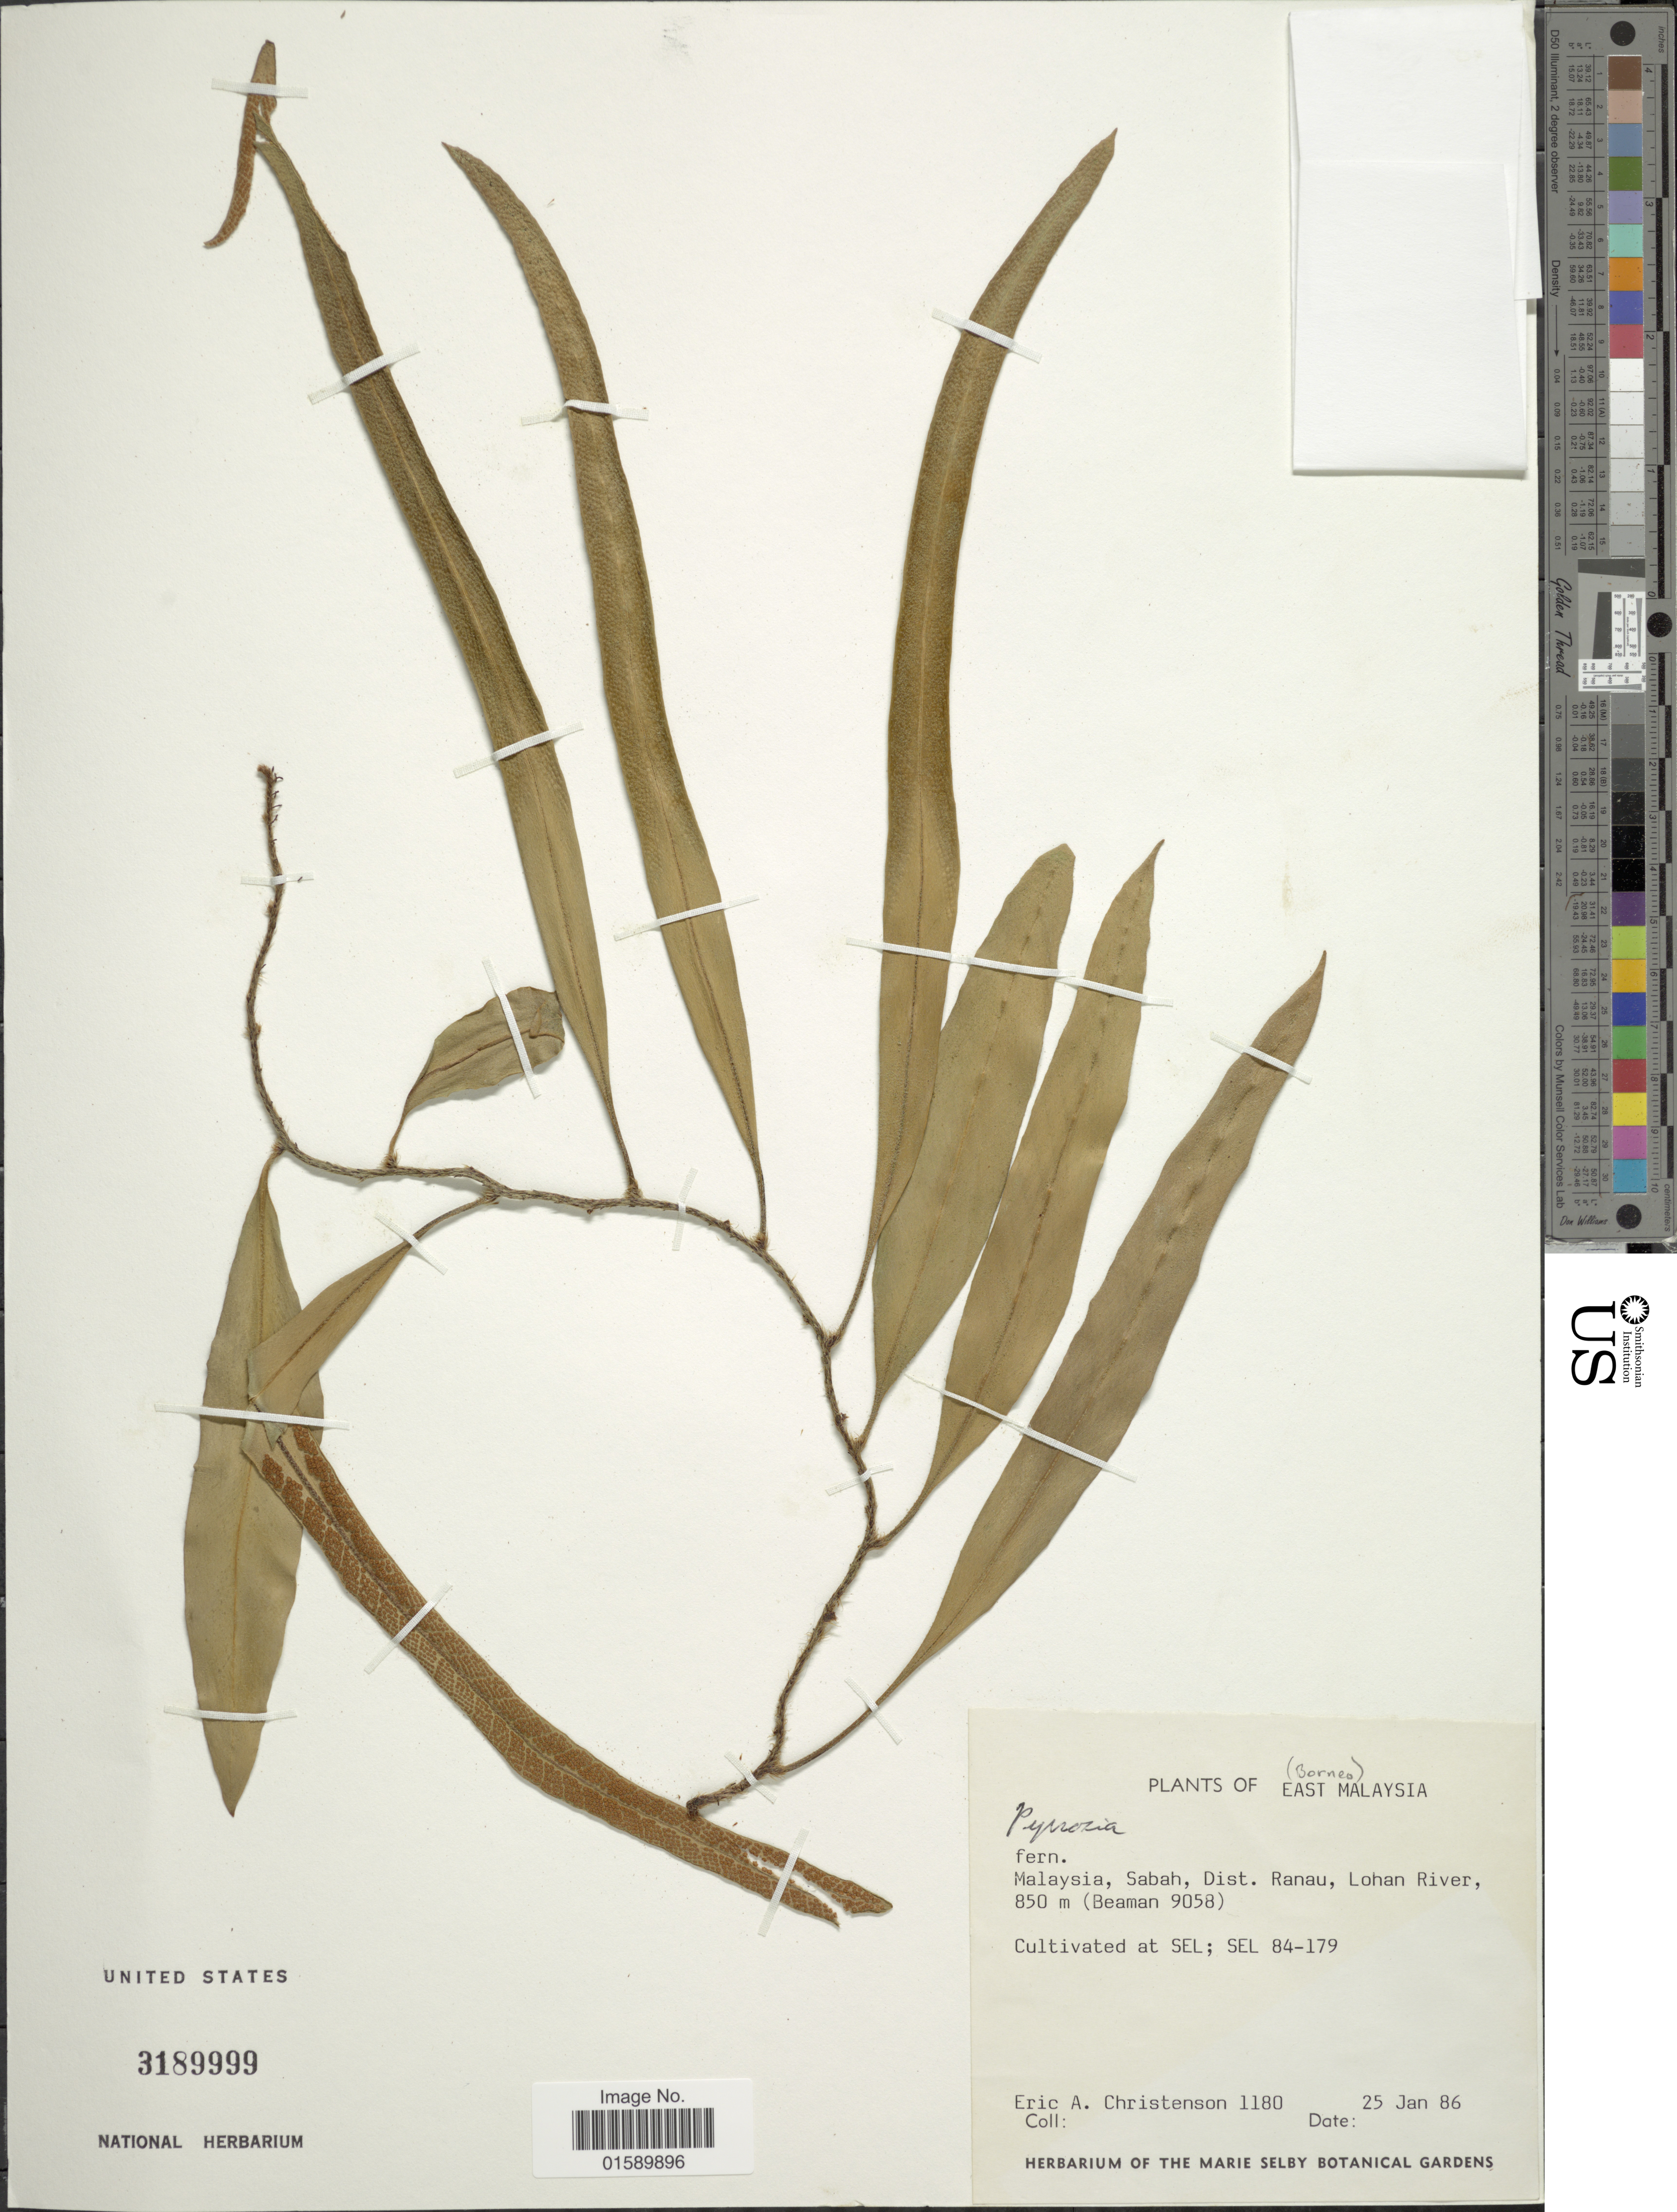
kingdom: Plantae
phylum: Tracheophyta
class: Polypodiopsida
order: Polypodiales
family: Polypodiaceae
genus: Pyrrosia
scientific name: Pyrrosia sp.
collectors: E. A. Christenson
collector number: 1180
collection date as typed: Transcribed d/m/y: 25/1/86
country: Malaysia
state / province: Sabah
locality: East Malaysia, Borneo, Malaysia, Sabah, Dist. Ranau, Lohan River. Borneo.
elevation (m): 850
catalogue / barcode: US 3189999